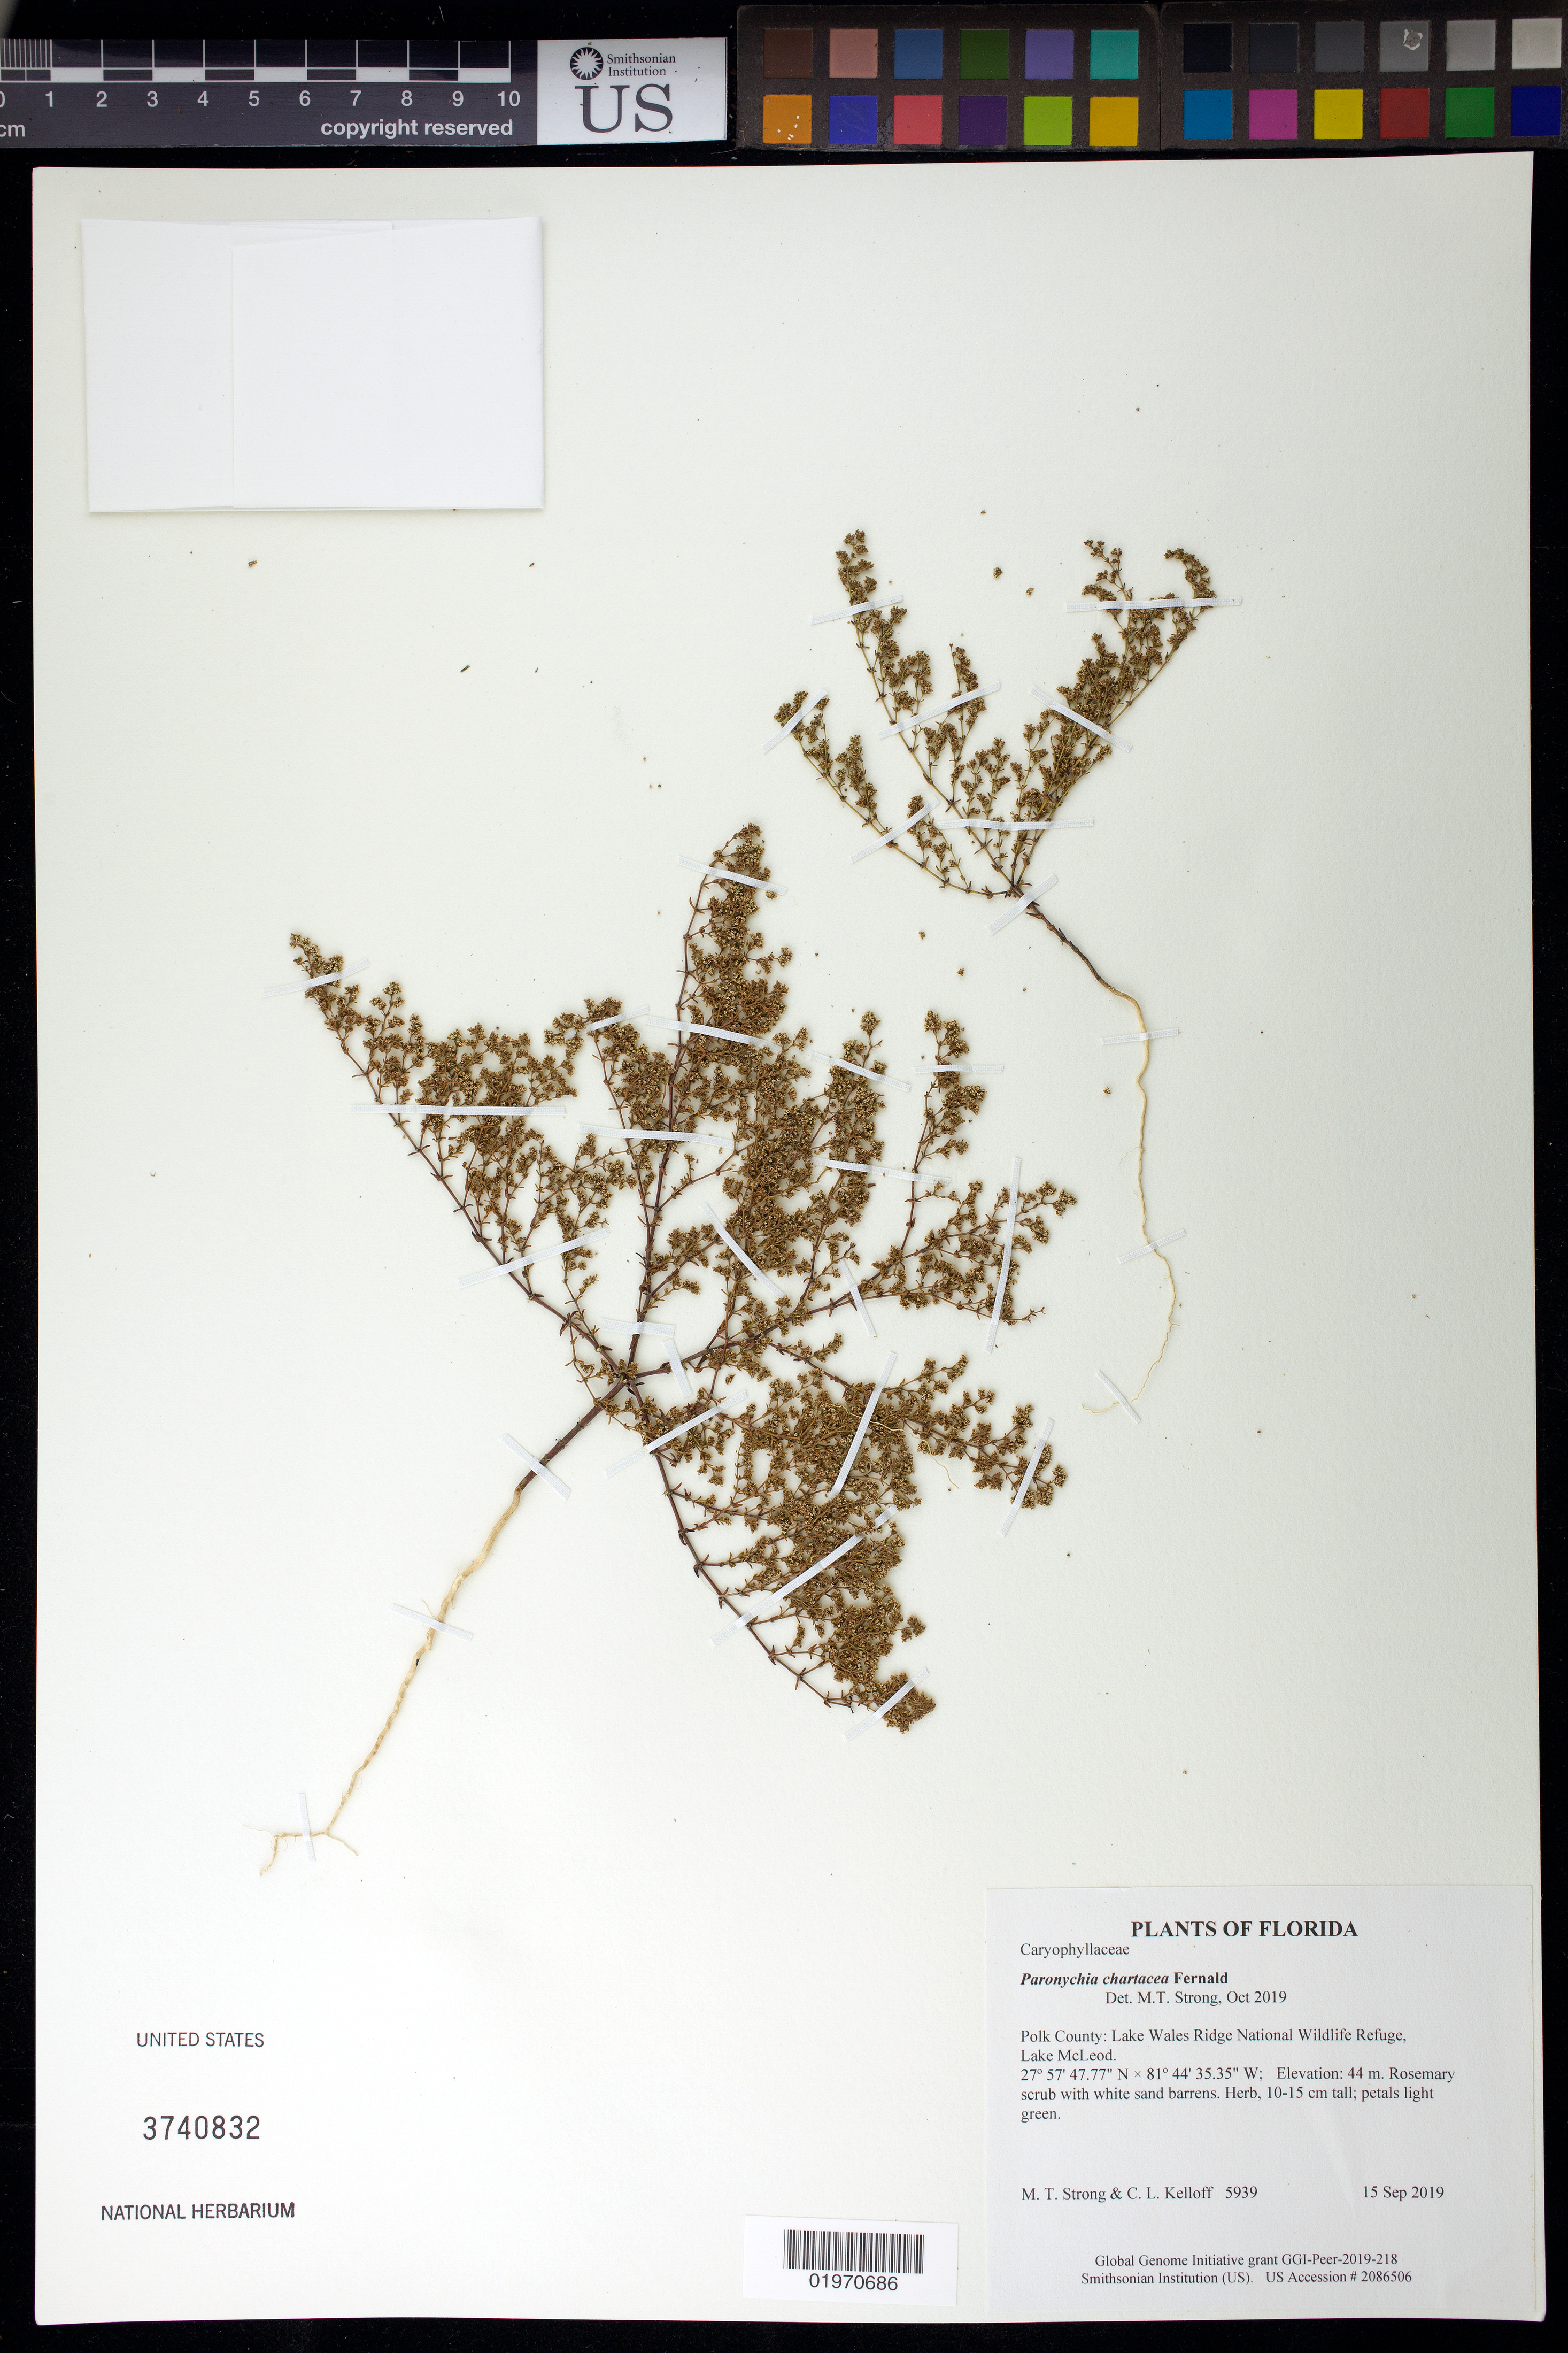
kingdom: Plantae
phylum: Tracheophyta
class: Magnoliopsida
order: Caryophyllales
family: Caryophyllaceae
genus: Paronychia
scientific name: Paronychia chartacea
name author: Fernald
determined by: Strong, Mark T., (BOT), Smithsonian Institution - National Museum of Natural History (UNITED STATES)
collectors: M. T. Strong & C. L. Kelloff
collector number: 5939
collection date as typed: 15 Sep 2019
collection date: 2019-09-15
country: United States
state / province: Florida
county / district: Polk County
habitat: Rosemary scrub with white sand barrens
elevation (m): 44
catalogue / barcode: US 3740832